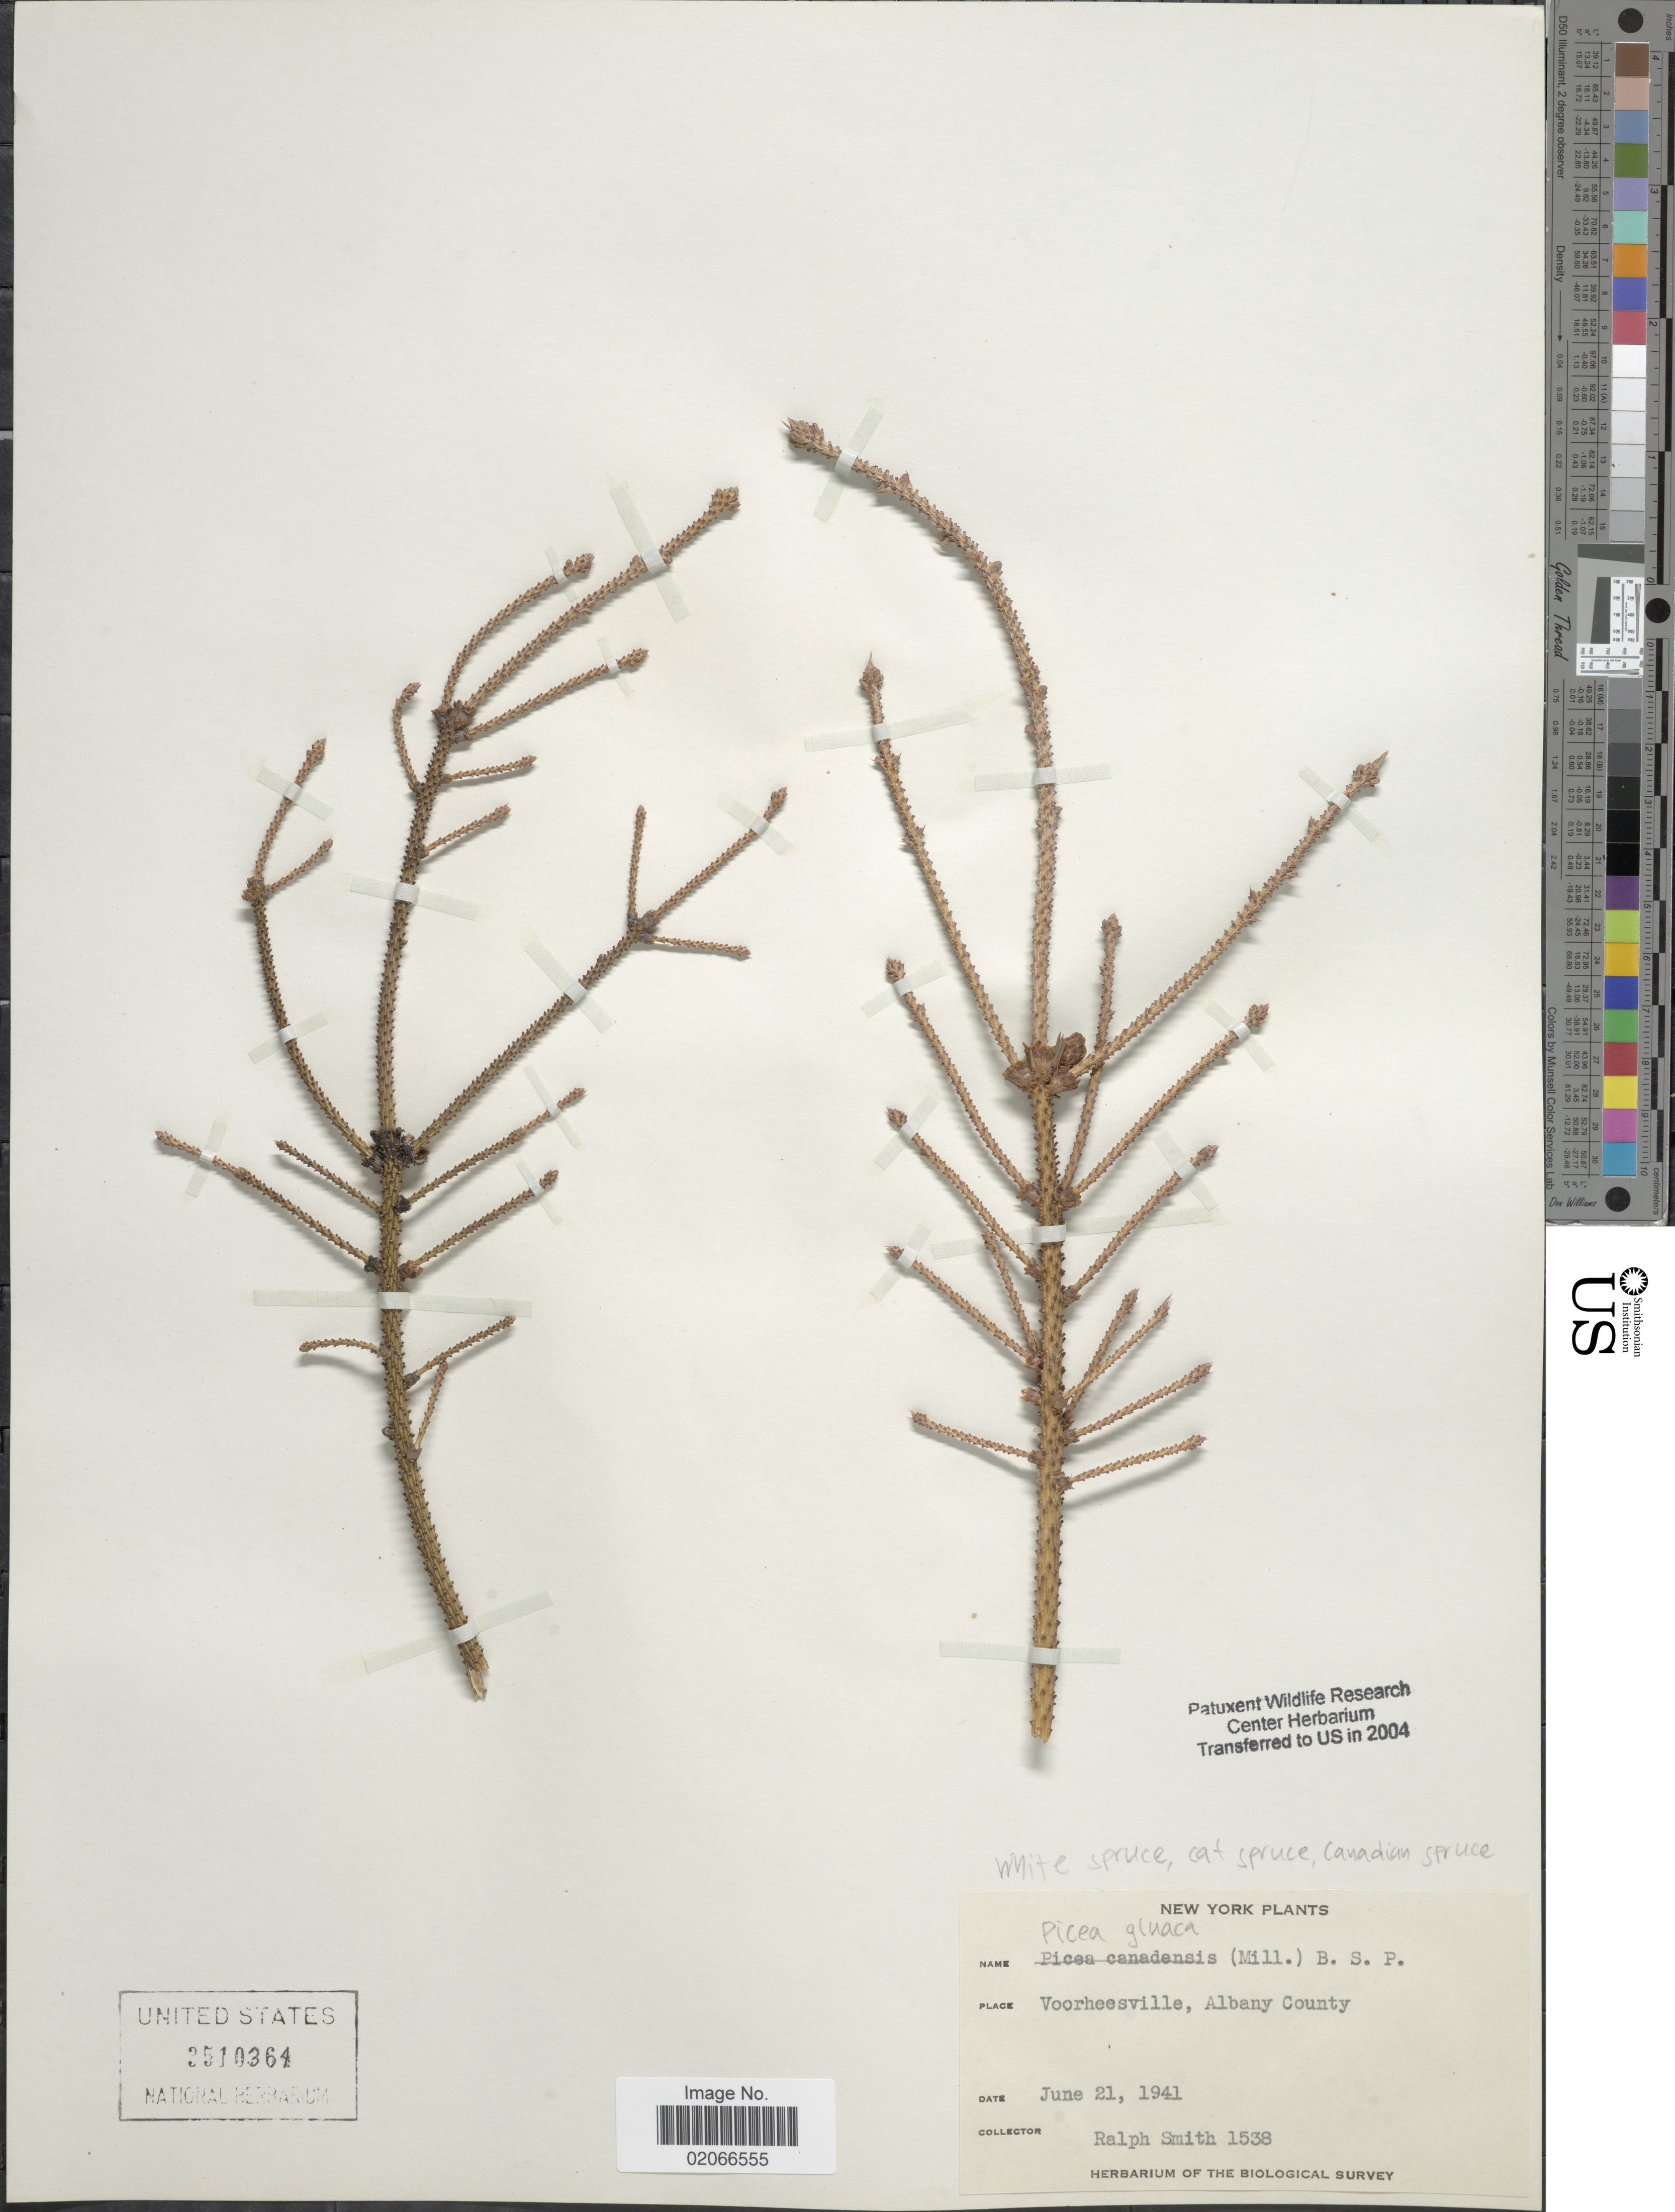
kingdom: Plantae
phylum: Tracheophyta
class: Pinopsida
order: Pinales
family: Pinaceae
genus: Picea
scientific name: Picea glauca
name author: (Moench) Voss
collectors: R. E. Smith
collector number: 1538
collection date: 1941-06-21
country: United States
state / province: New York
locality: Voorheesville, Albany Couny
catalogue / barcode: US 3510364